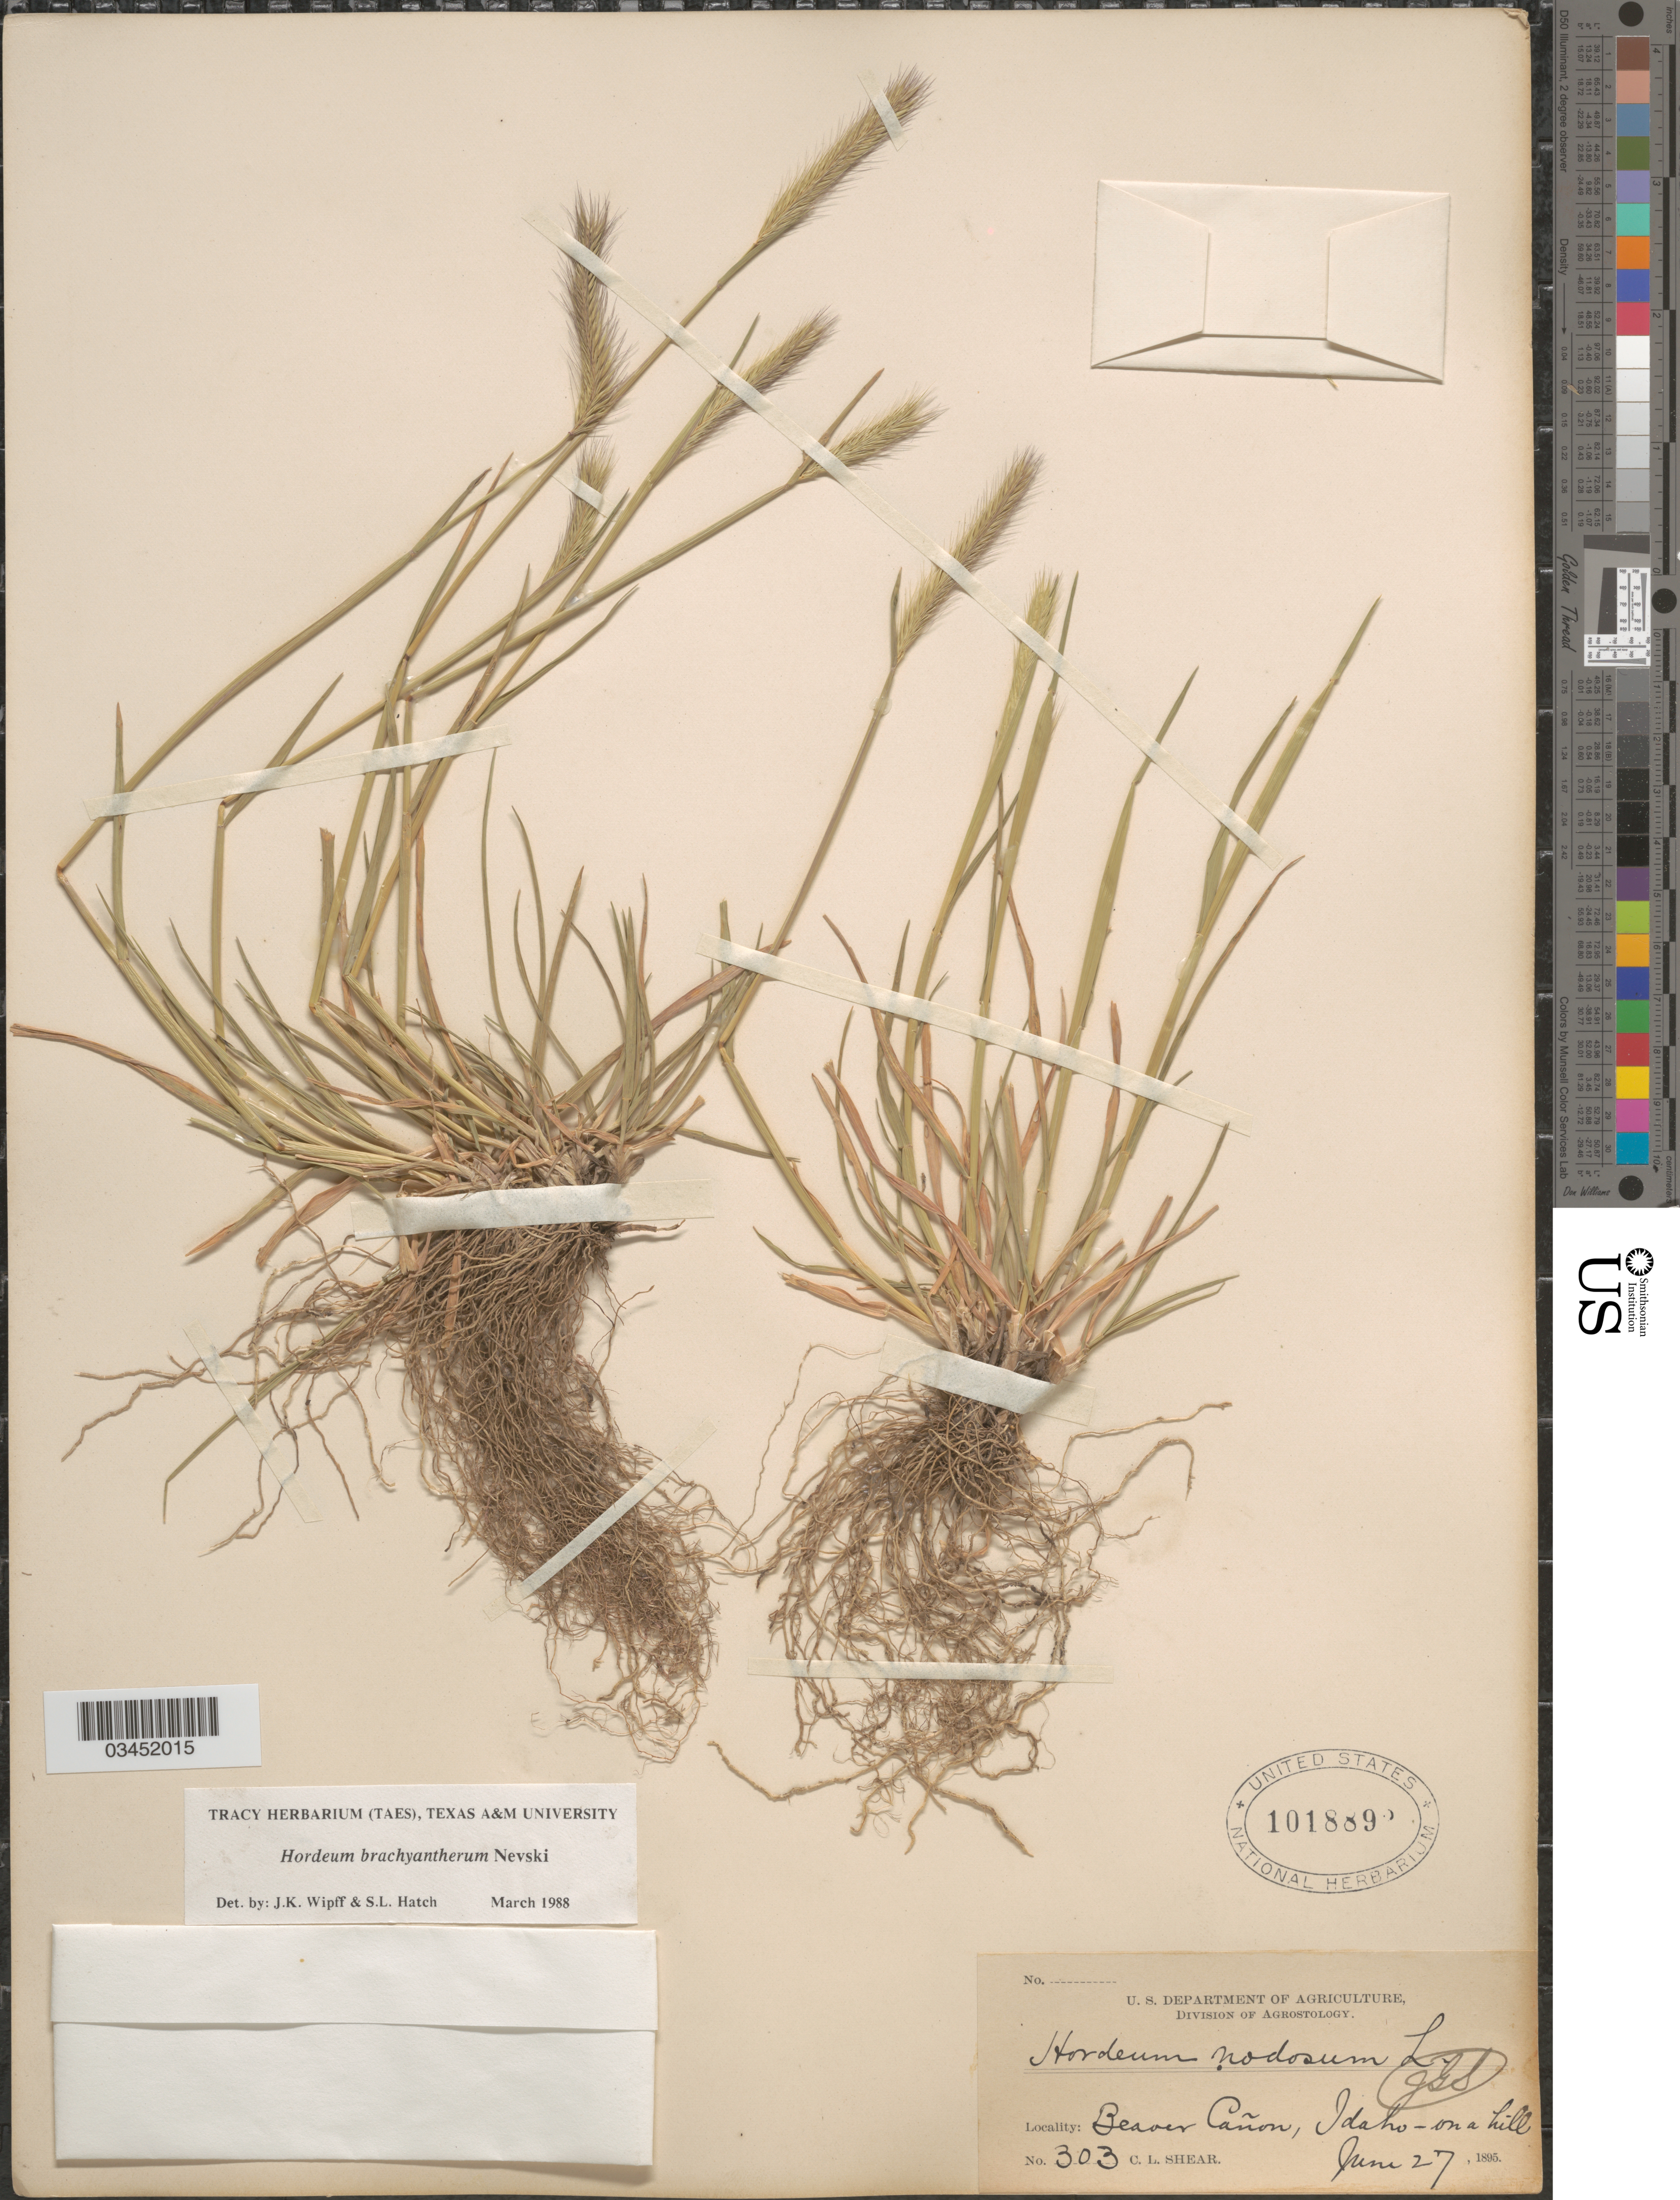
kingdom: Plantae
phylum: Tracheophyta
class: Liliopsida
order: Poales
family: Poaceae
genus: Hordeum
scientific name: Hordeum brachyantherum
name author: Nevski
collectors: C. L. Shear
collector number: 303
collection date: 1895-06-27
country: United States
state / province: Idaho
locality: Beaver Cañon, on a hill.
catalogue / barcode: US 1018892